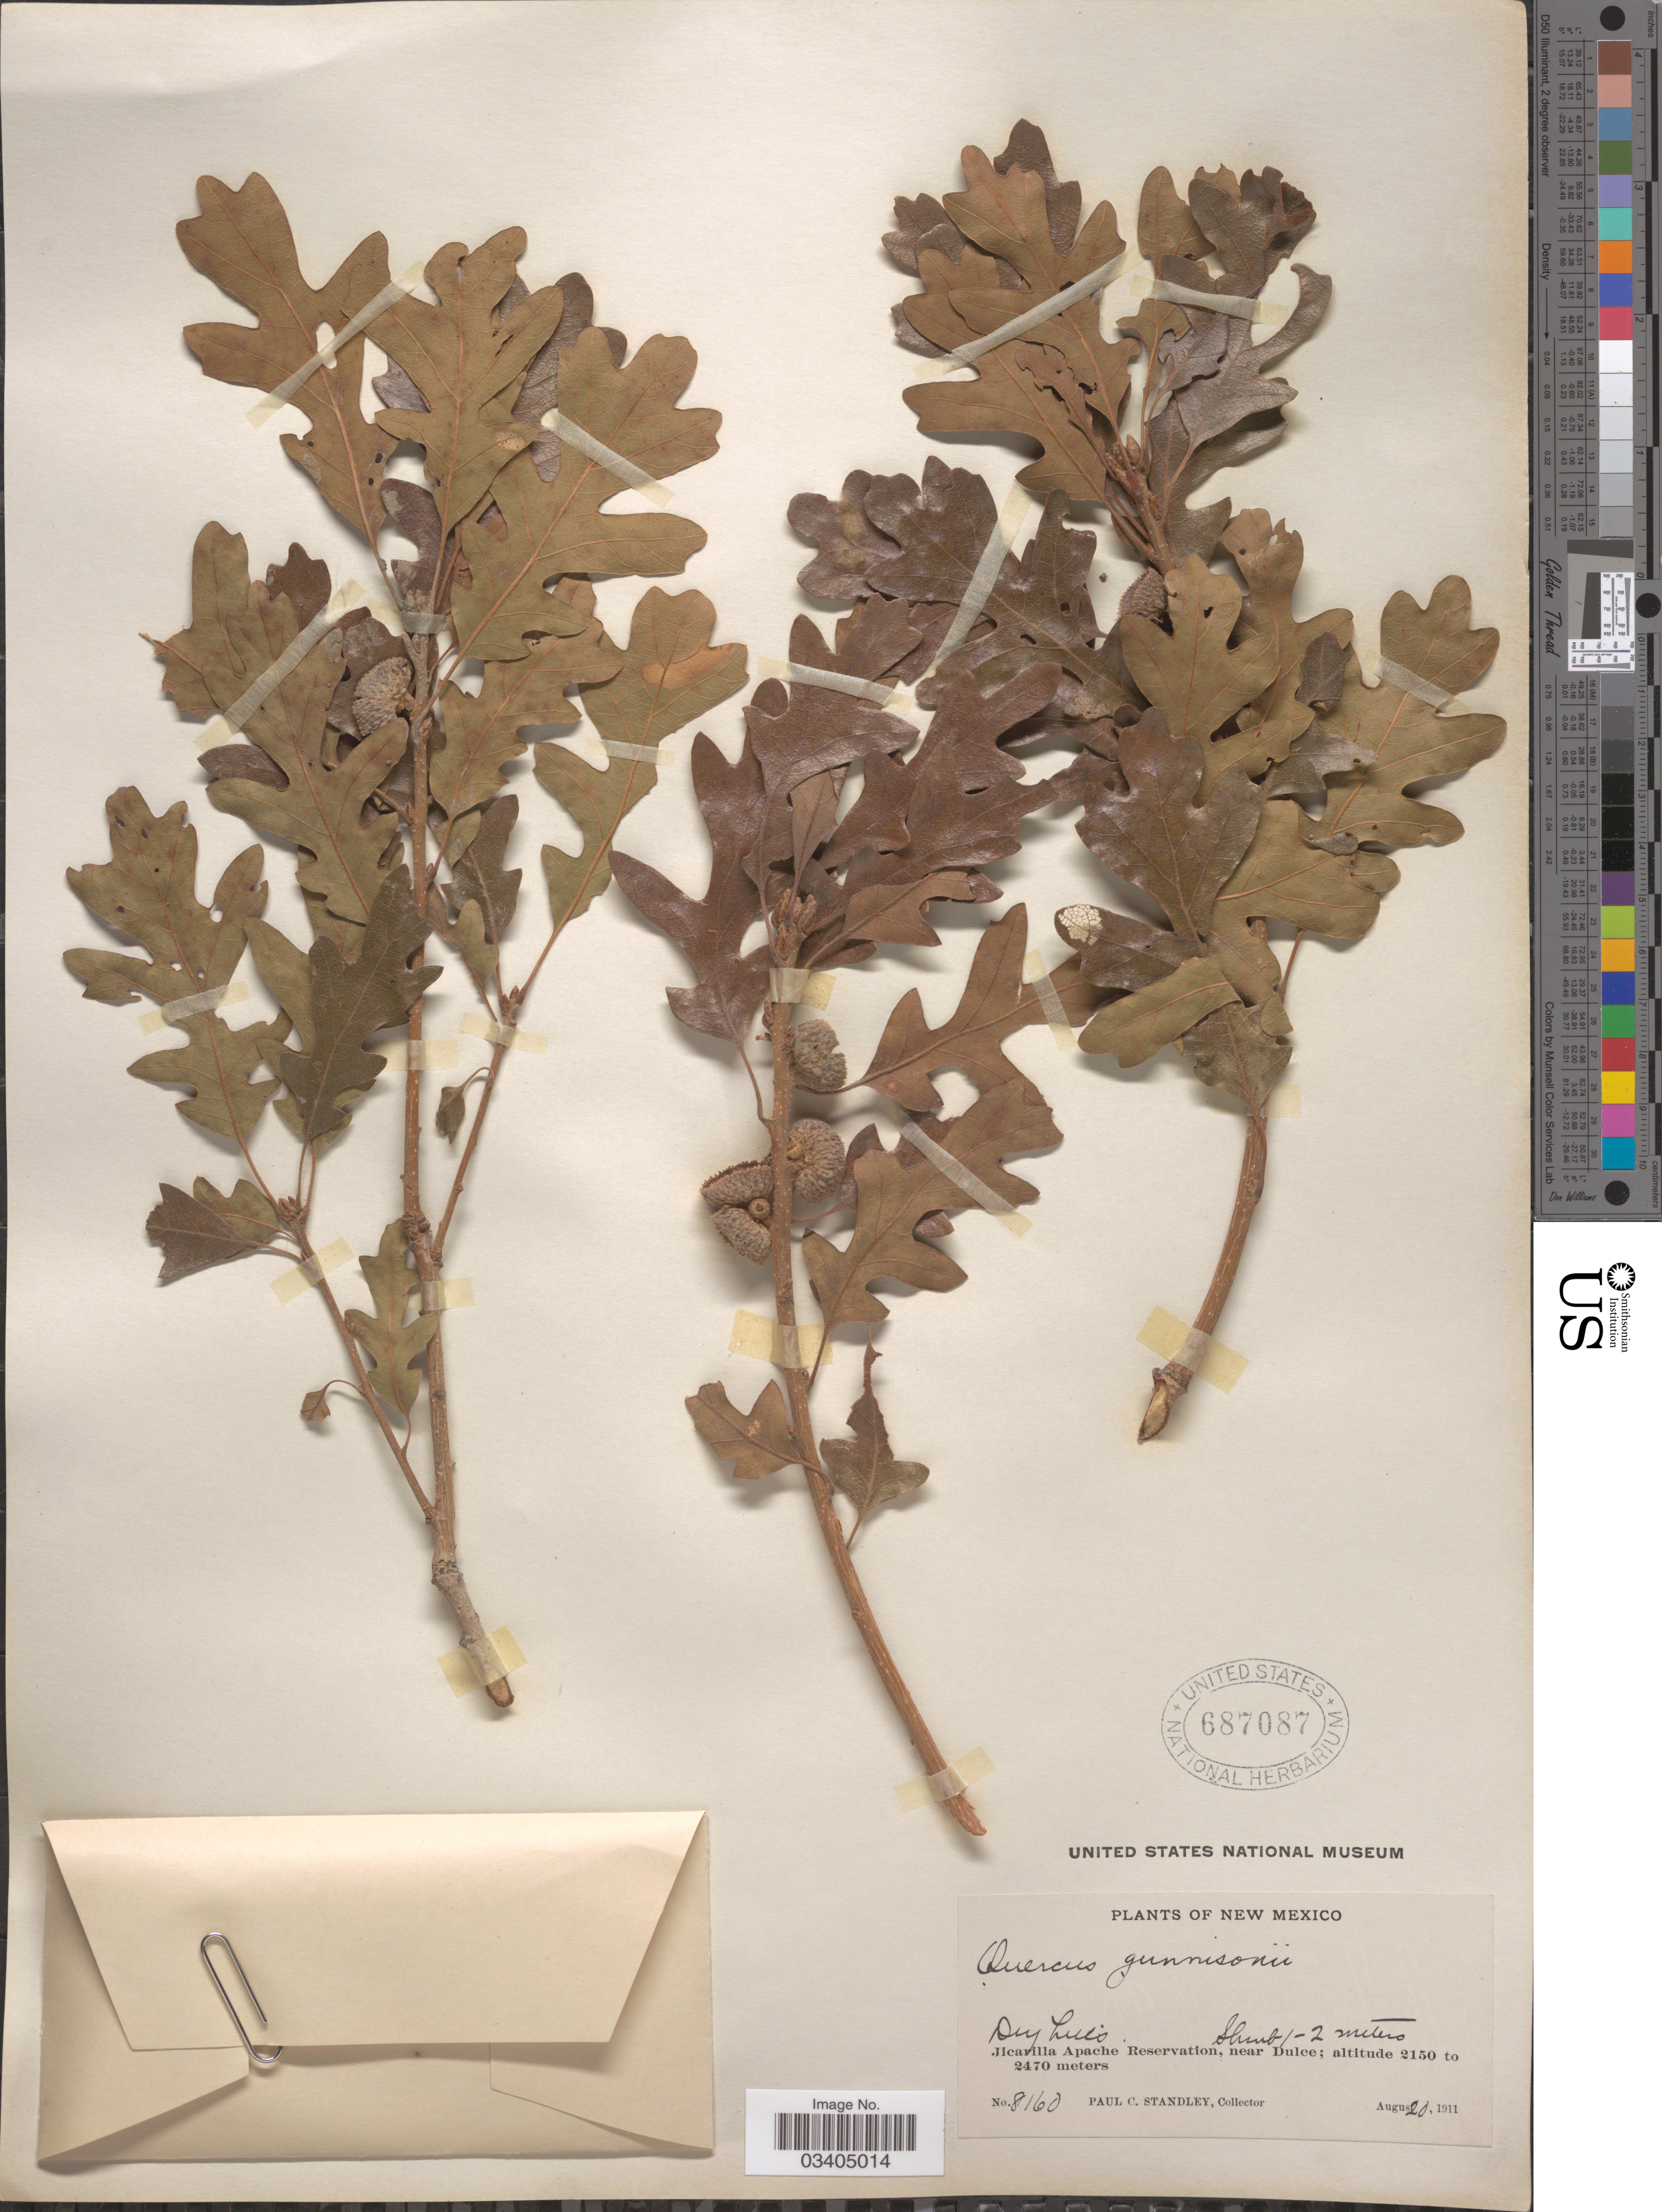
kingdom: Plantae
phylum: Tracheophyta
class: Magnoliopsida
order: Fagales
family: Fagaceae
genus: Quercus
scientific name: Quercus gambelii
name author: Nutt.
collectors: P. C. Standley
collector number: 8160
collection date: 1911-08-20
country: United States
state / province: New Mexico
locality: Jicarilla Apache Reservation, near Dulce.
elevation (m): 2150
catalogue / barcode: US 687087